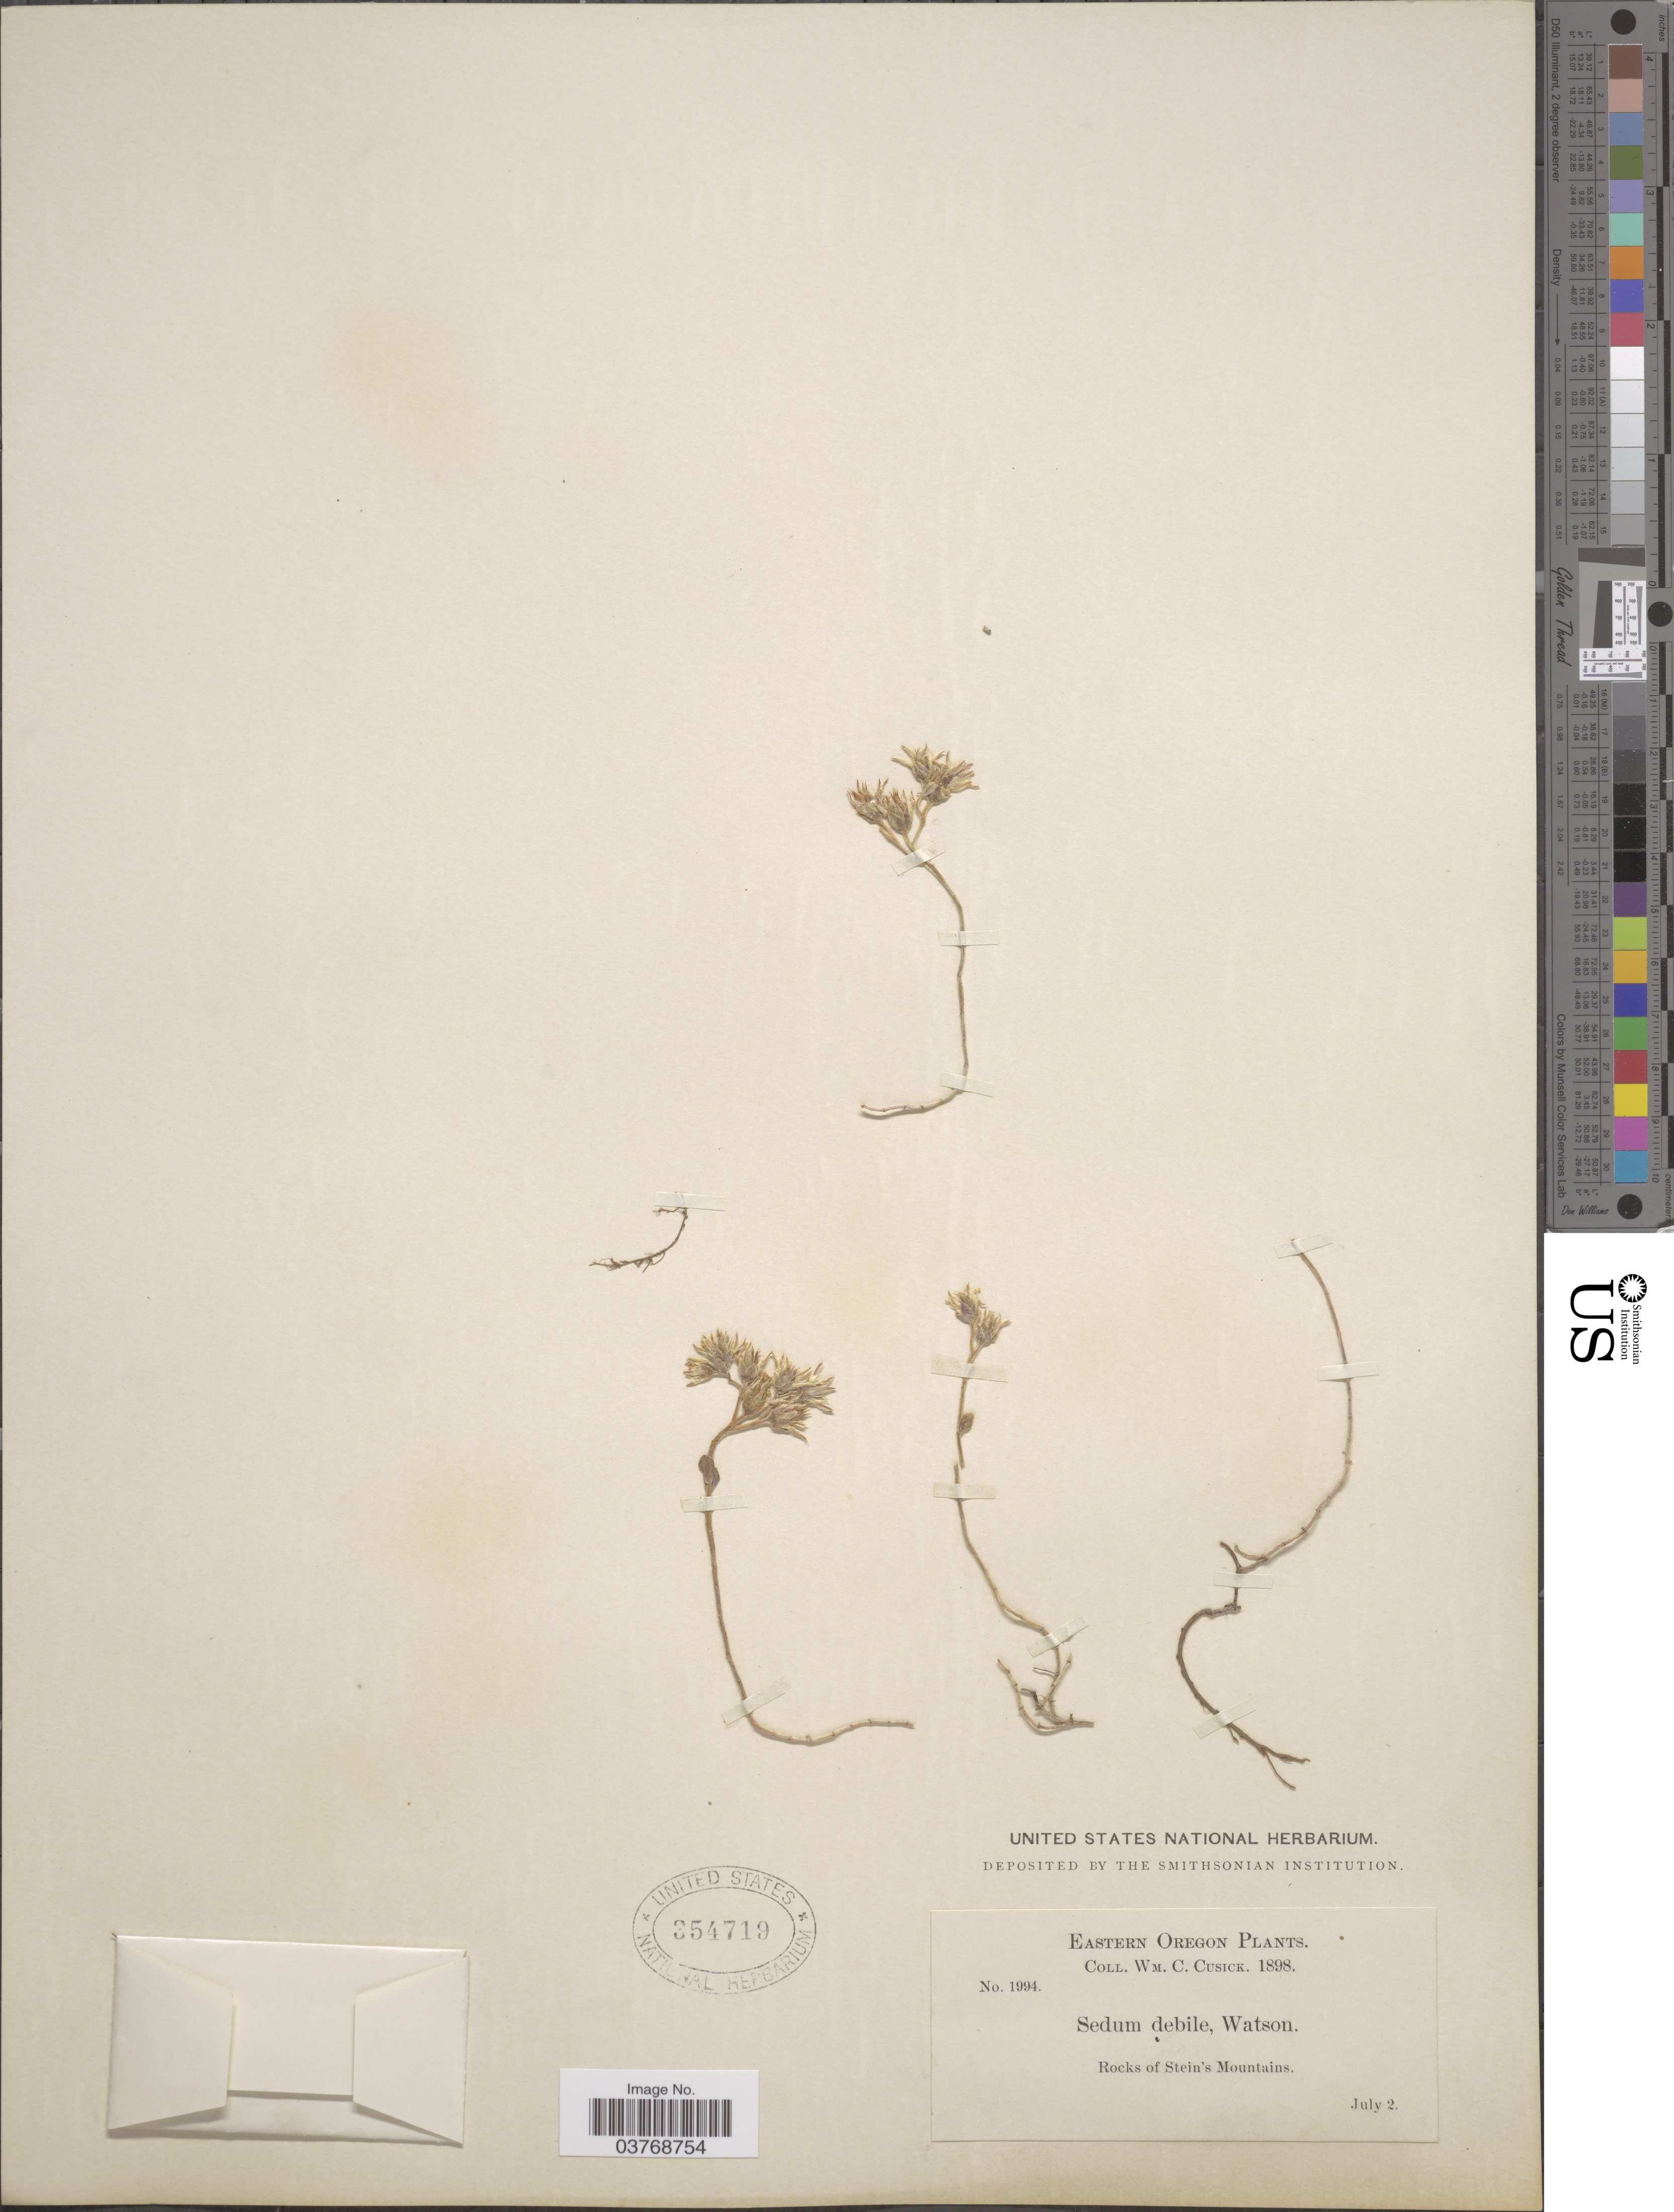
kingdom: Plantae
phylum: Tracheophyta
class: Magnoliopsida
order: Saxifragales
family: Crassulaceae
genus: Sedum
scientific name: Sedum debile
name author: S. Watson in C. King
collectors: W. C. Cusick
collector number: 1994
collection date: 1898-07-02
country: United States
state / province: Oregon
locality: Eastern Oregon. Rocks of Stein's Mountains.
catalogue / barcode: US 254719